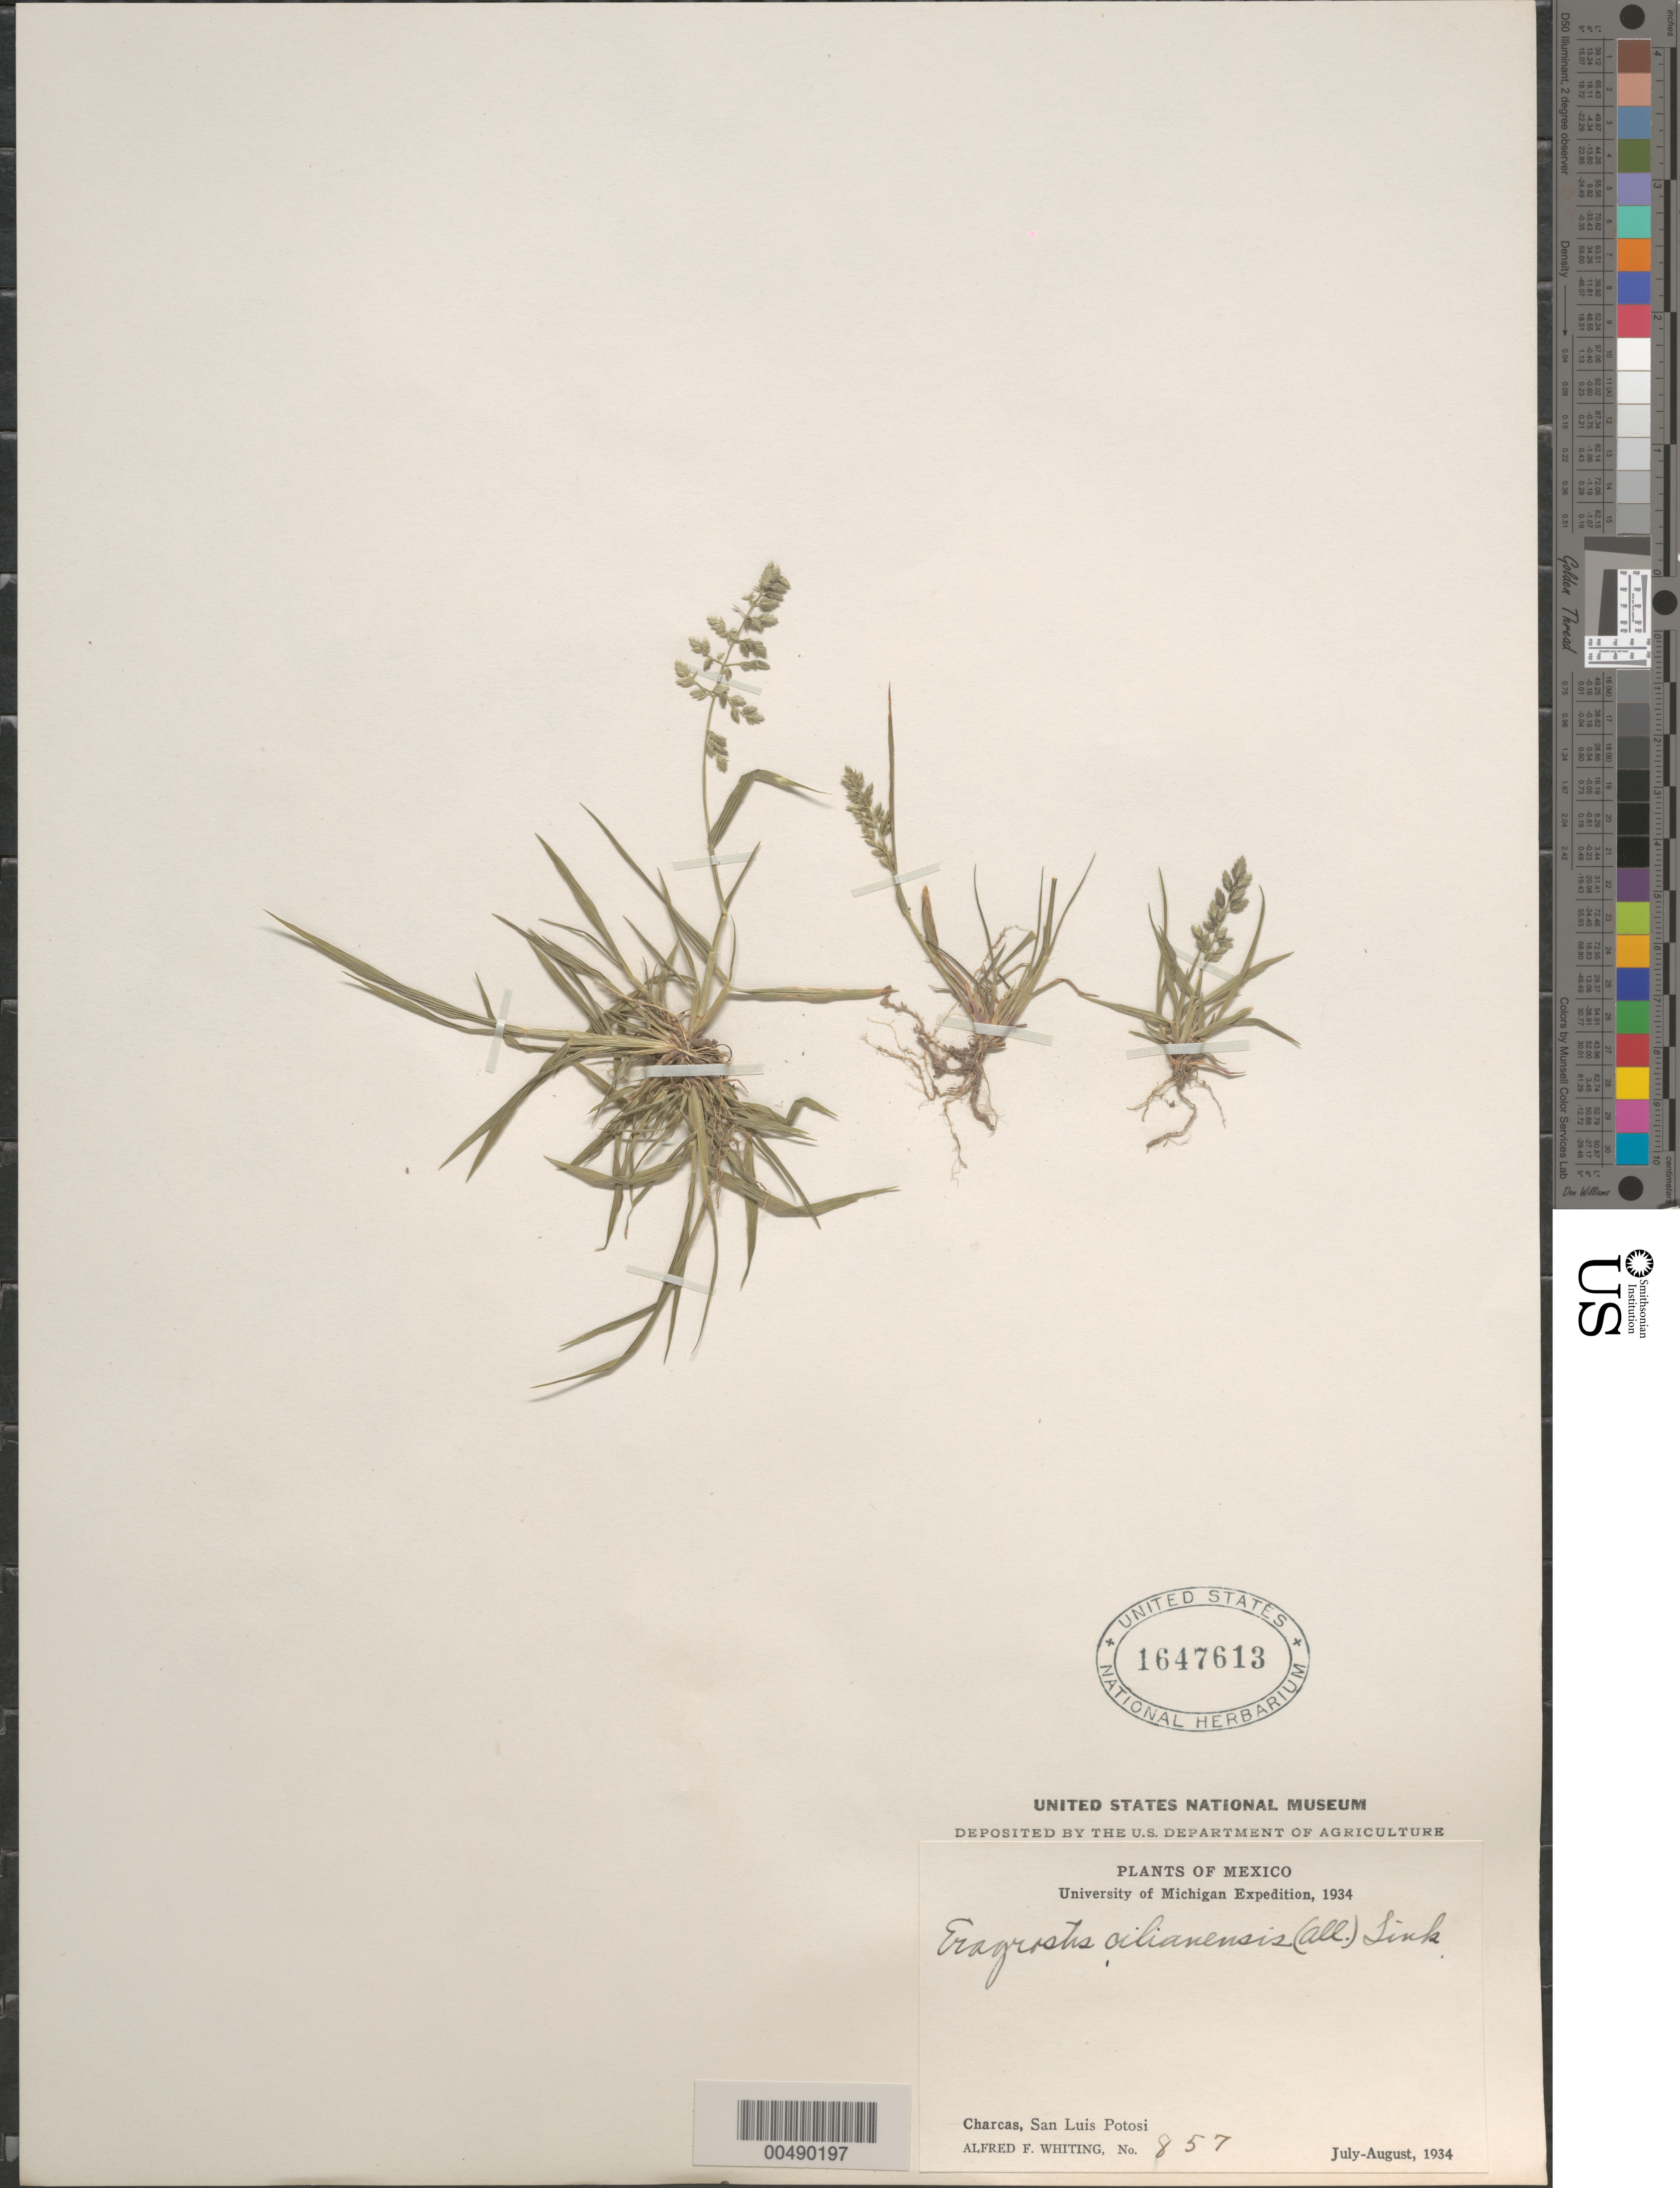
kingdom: Plantae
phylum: Tracheophyta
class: Liliopsida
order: Poales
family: Poaceae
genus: Eragrostis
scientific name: Eragrostis cilianensis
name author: (Bellardi) Vignolo ex Janch.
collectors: A. F. Whiting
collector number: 857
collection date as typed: Jul 1934 to Aug 1934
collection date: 1934-07/1934-08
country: Mexico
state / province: San Luis Potosi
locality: Charcas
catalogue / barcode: US 1647613